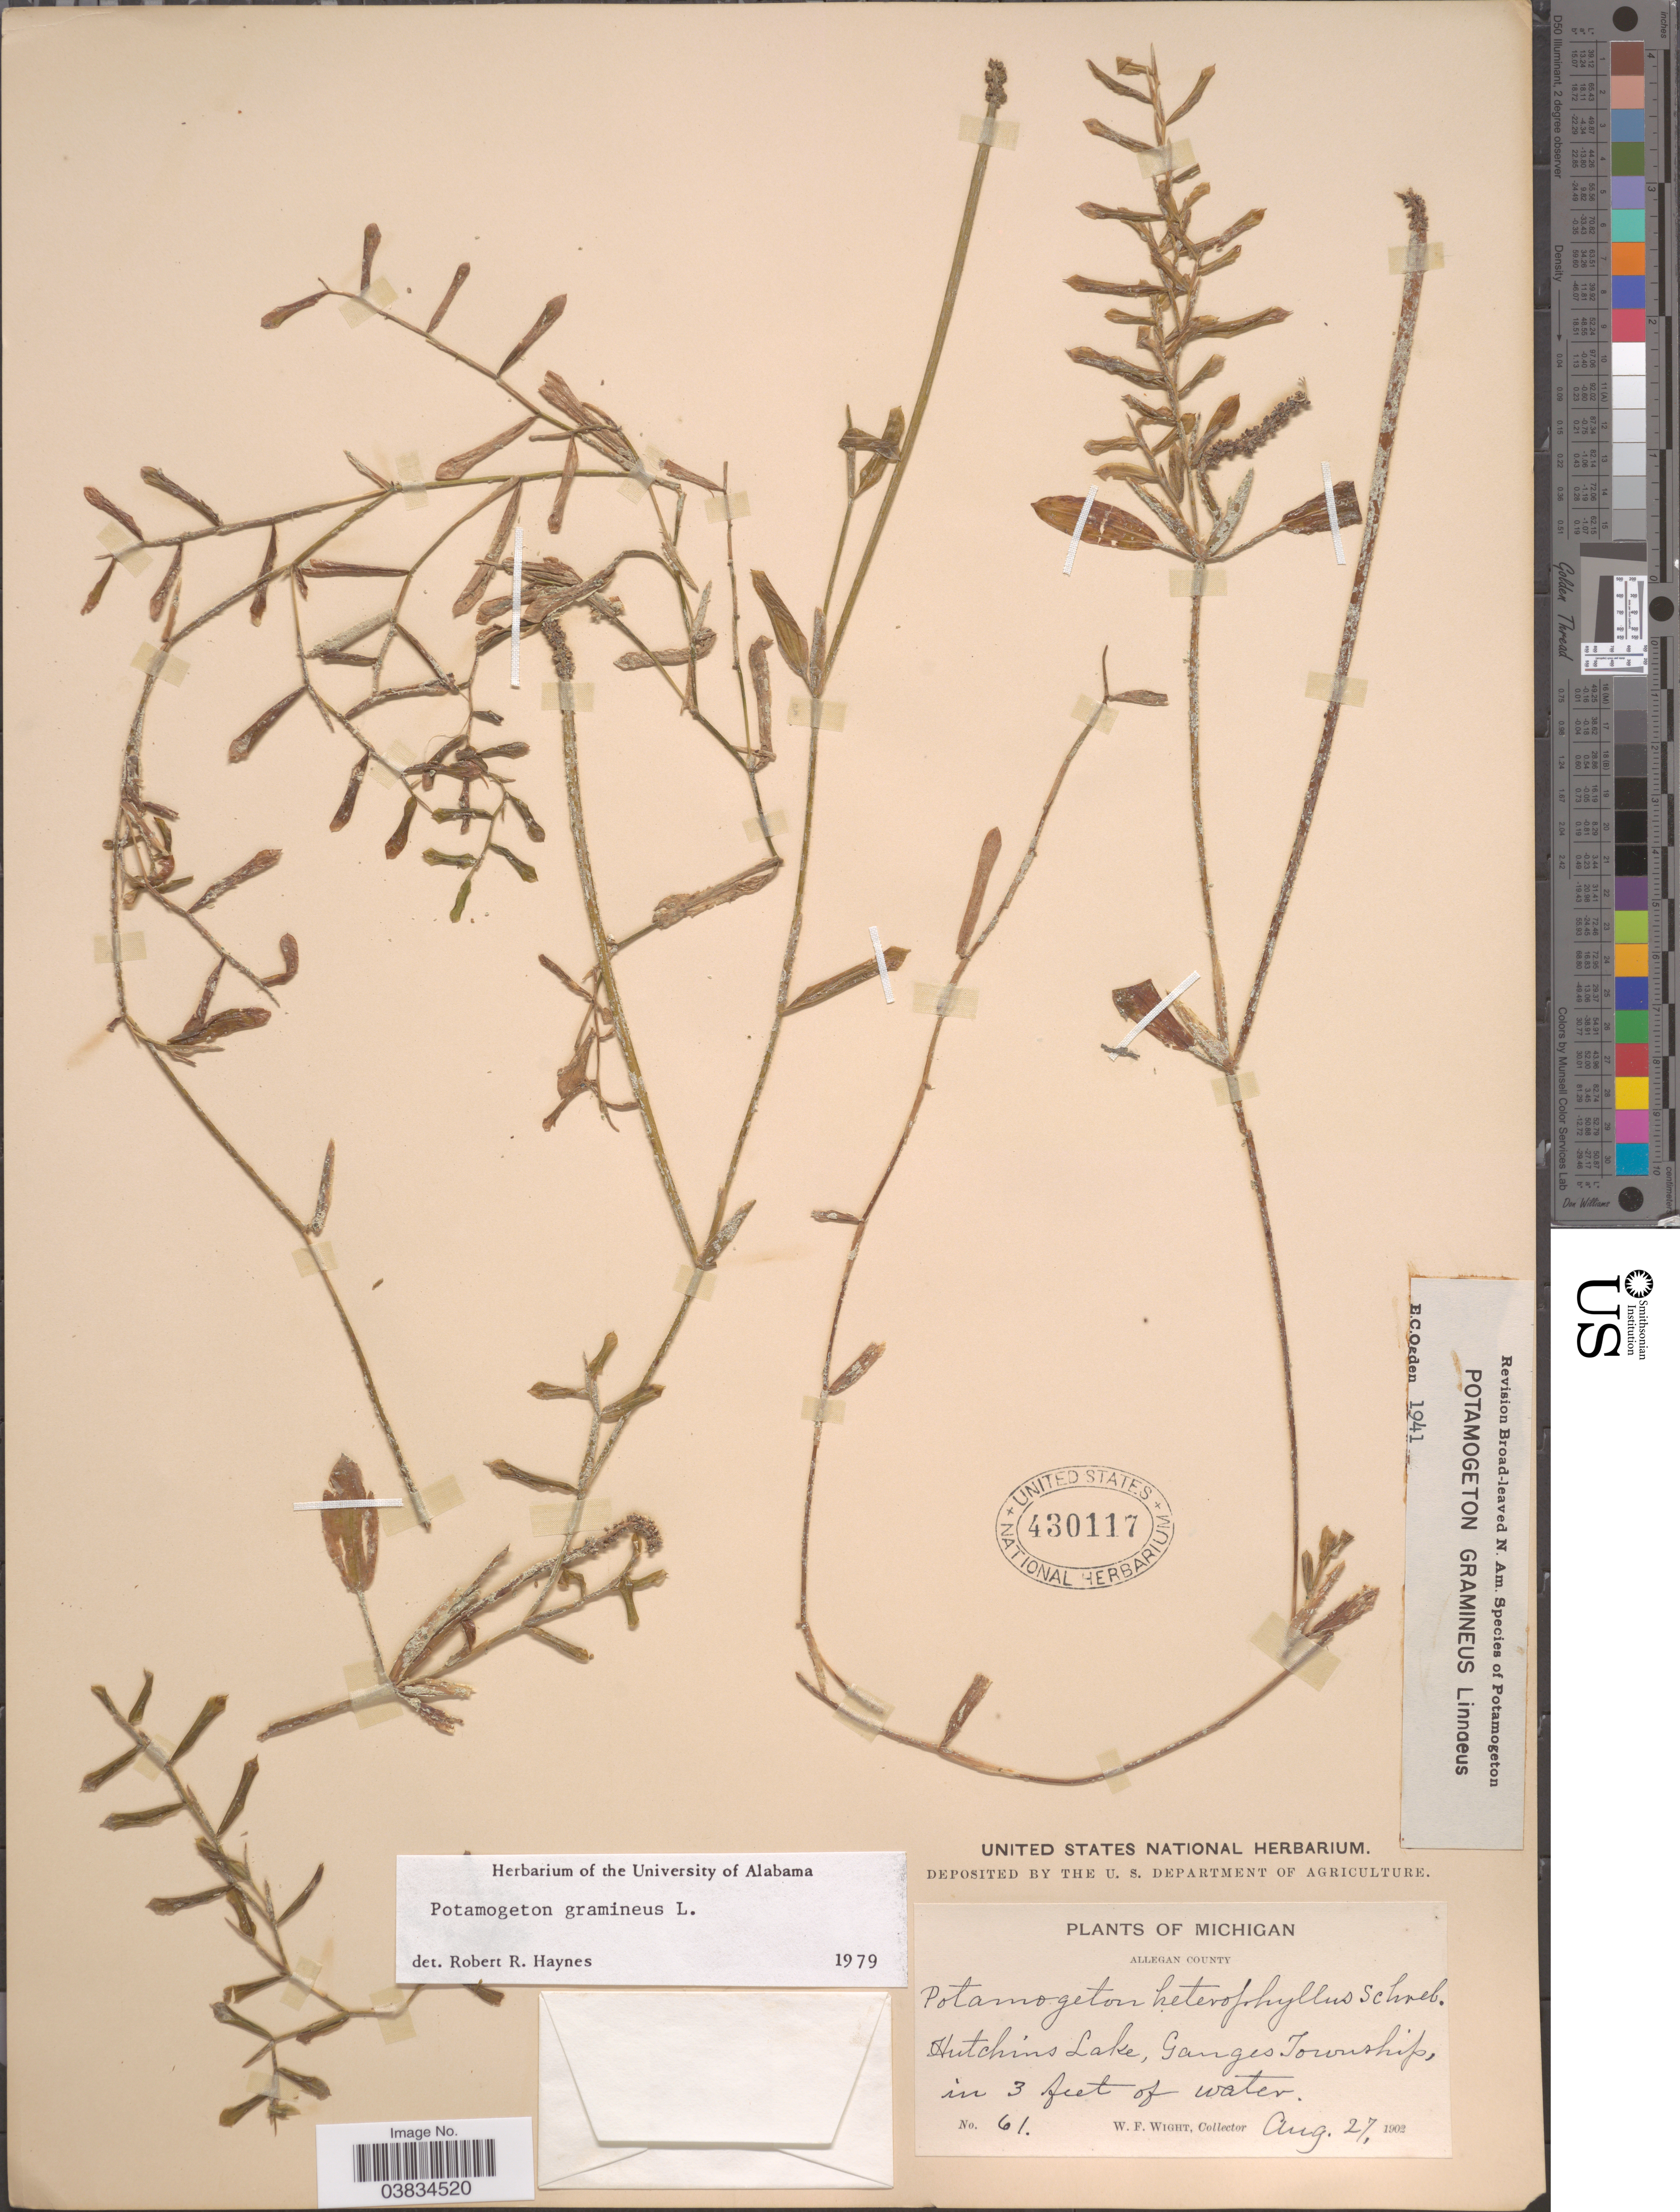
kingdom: Plantae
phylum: Tracheophyta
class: Liliopsida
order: Alismatales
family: Potamogetonaceae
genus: Potamogeton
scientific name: Potamogeton gramineus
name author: L.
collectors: W. Wight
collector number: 61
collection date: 1902-08-27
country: United States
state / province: Michigan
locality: Allegan County. Hutchins Lake, Ganges Township.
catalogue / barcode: US 430117